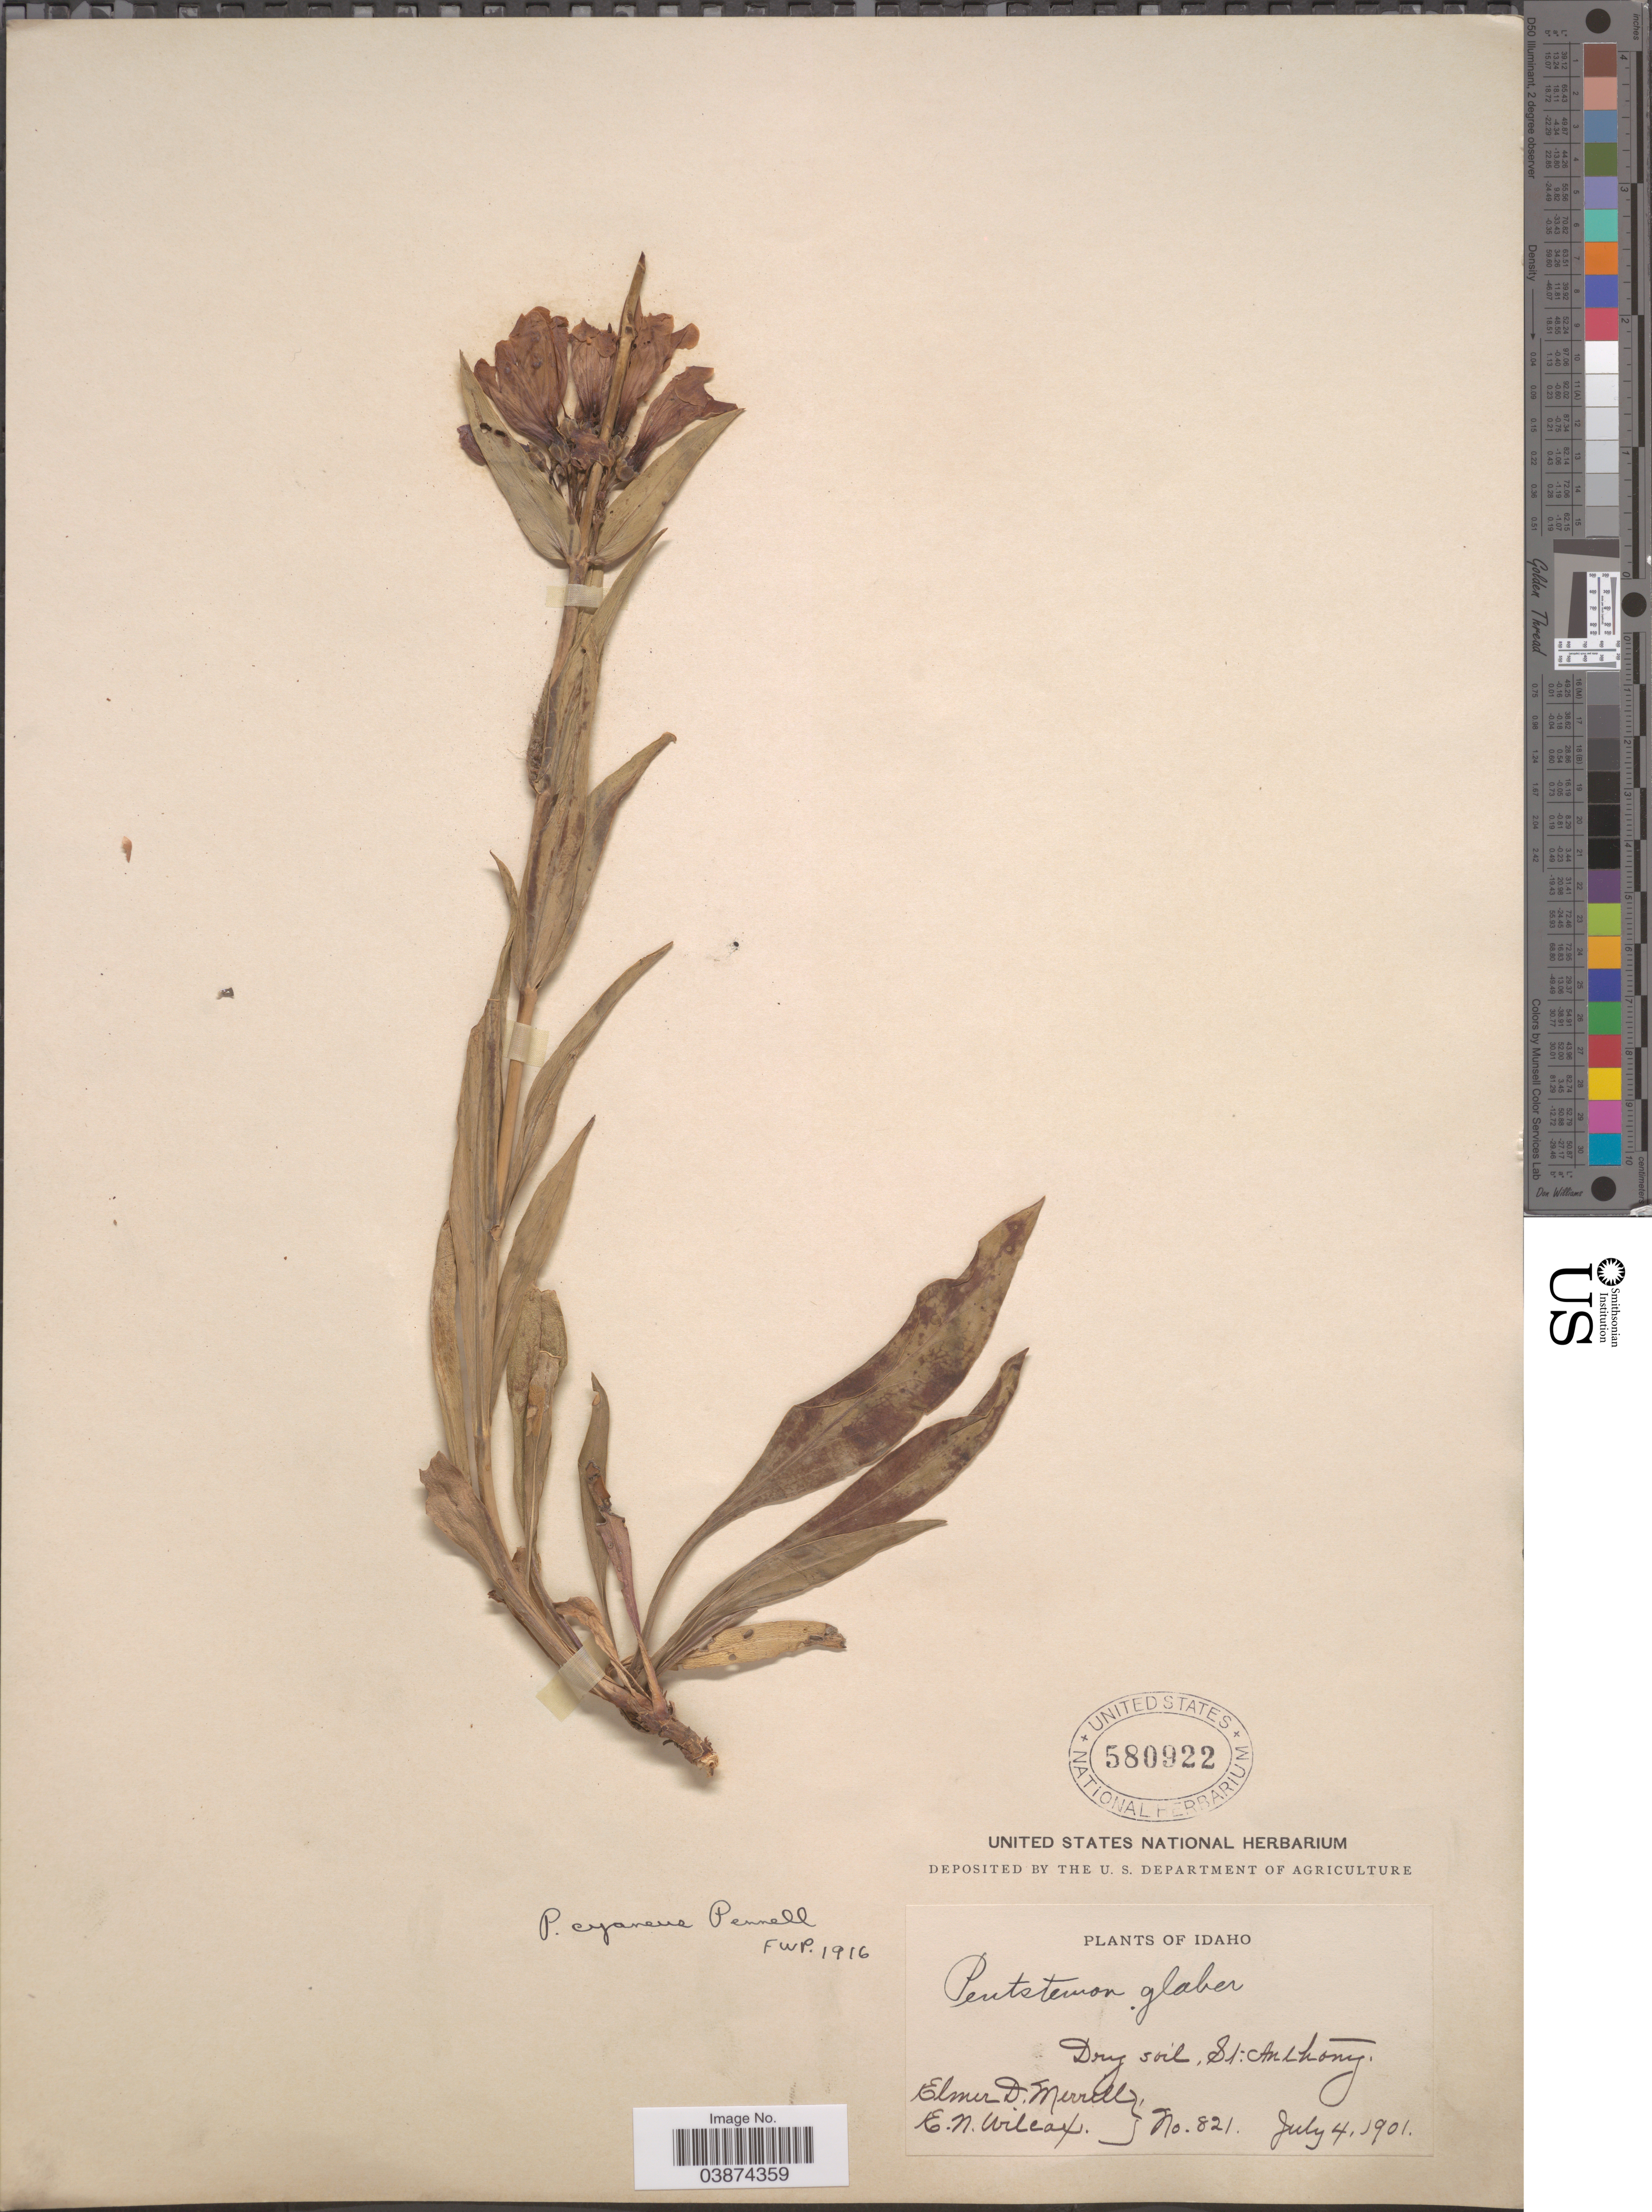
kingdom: Plantae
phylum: Tracheophyta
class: Magnoliopsida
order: Lamiales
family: Plantaginaceae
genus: Penstemon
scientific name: Penstemon cyaneus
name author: Pennell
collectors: E. D. Merrill & E. Wilcox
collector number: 821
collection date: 1901-07-04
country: United States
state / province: Idaho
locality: St. Anthony.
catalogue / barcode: US 580922